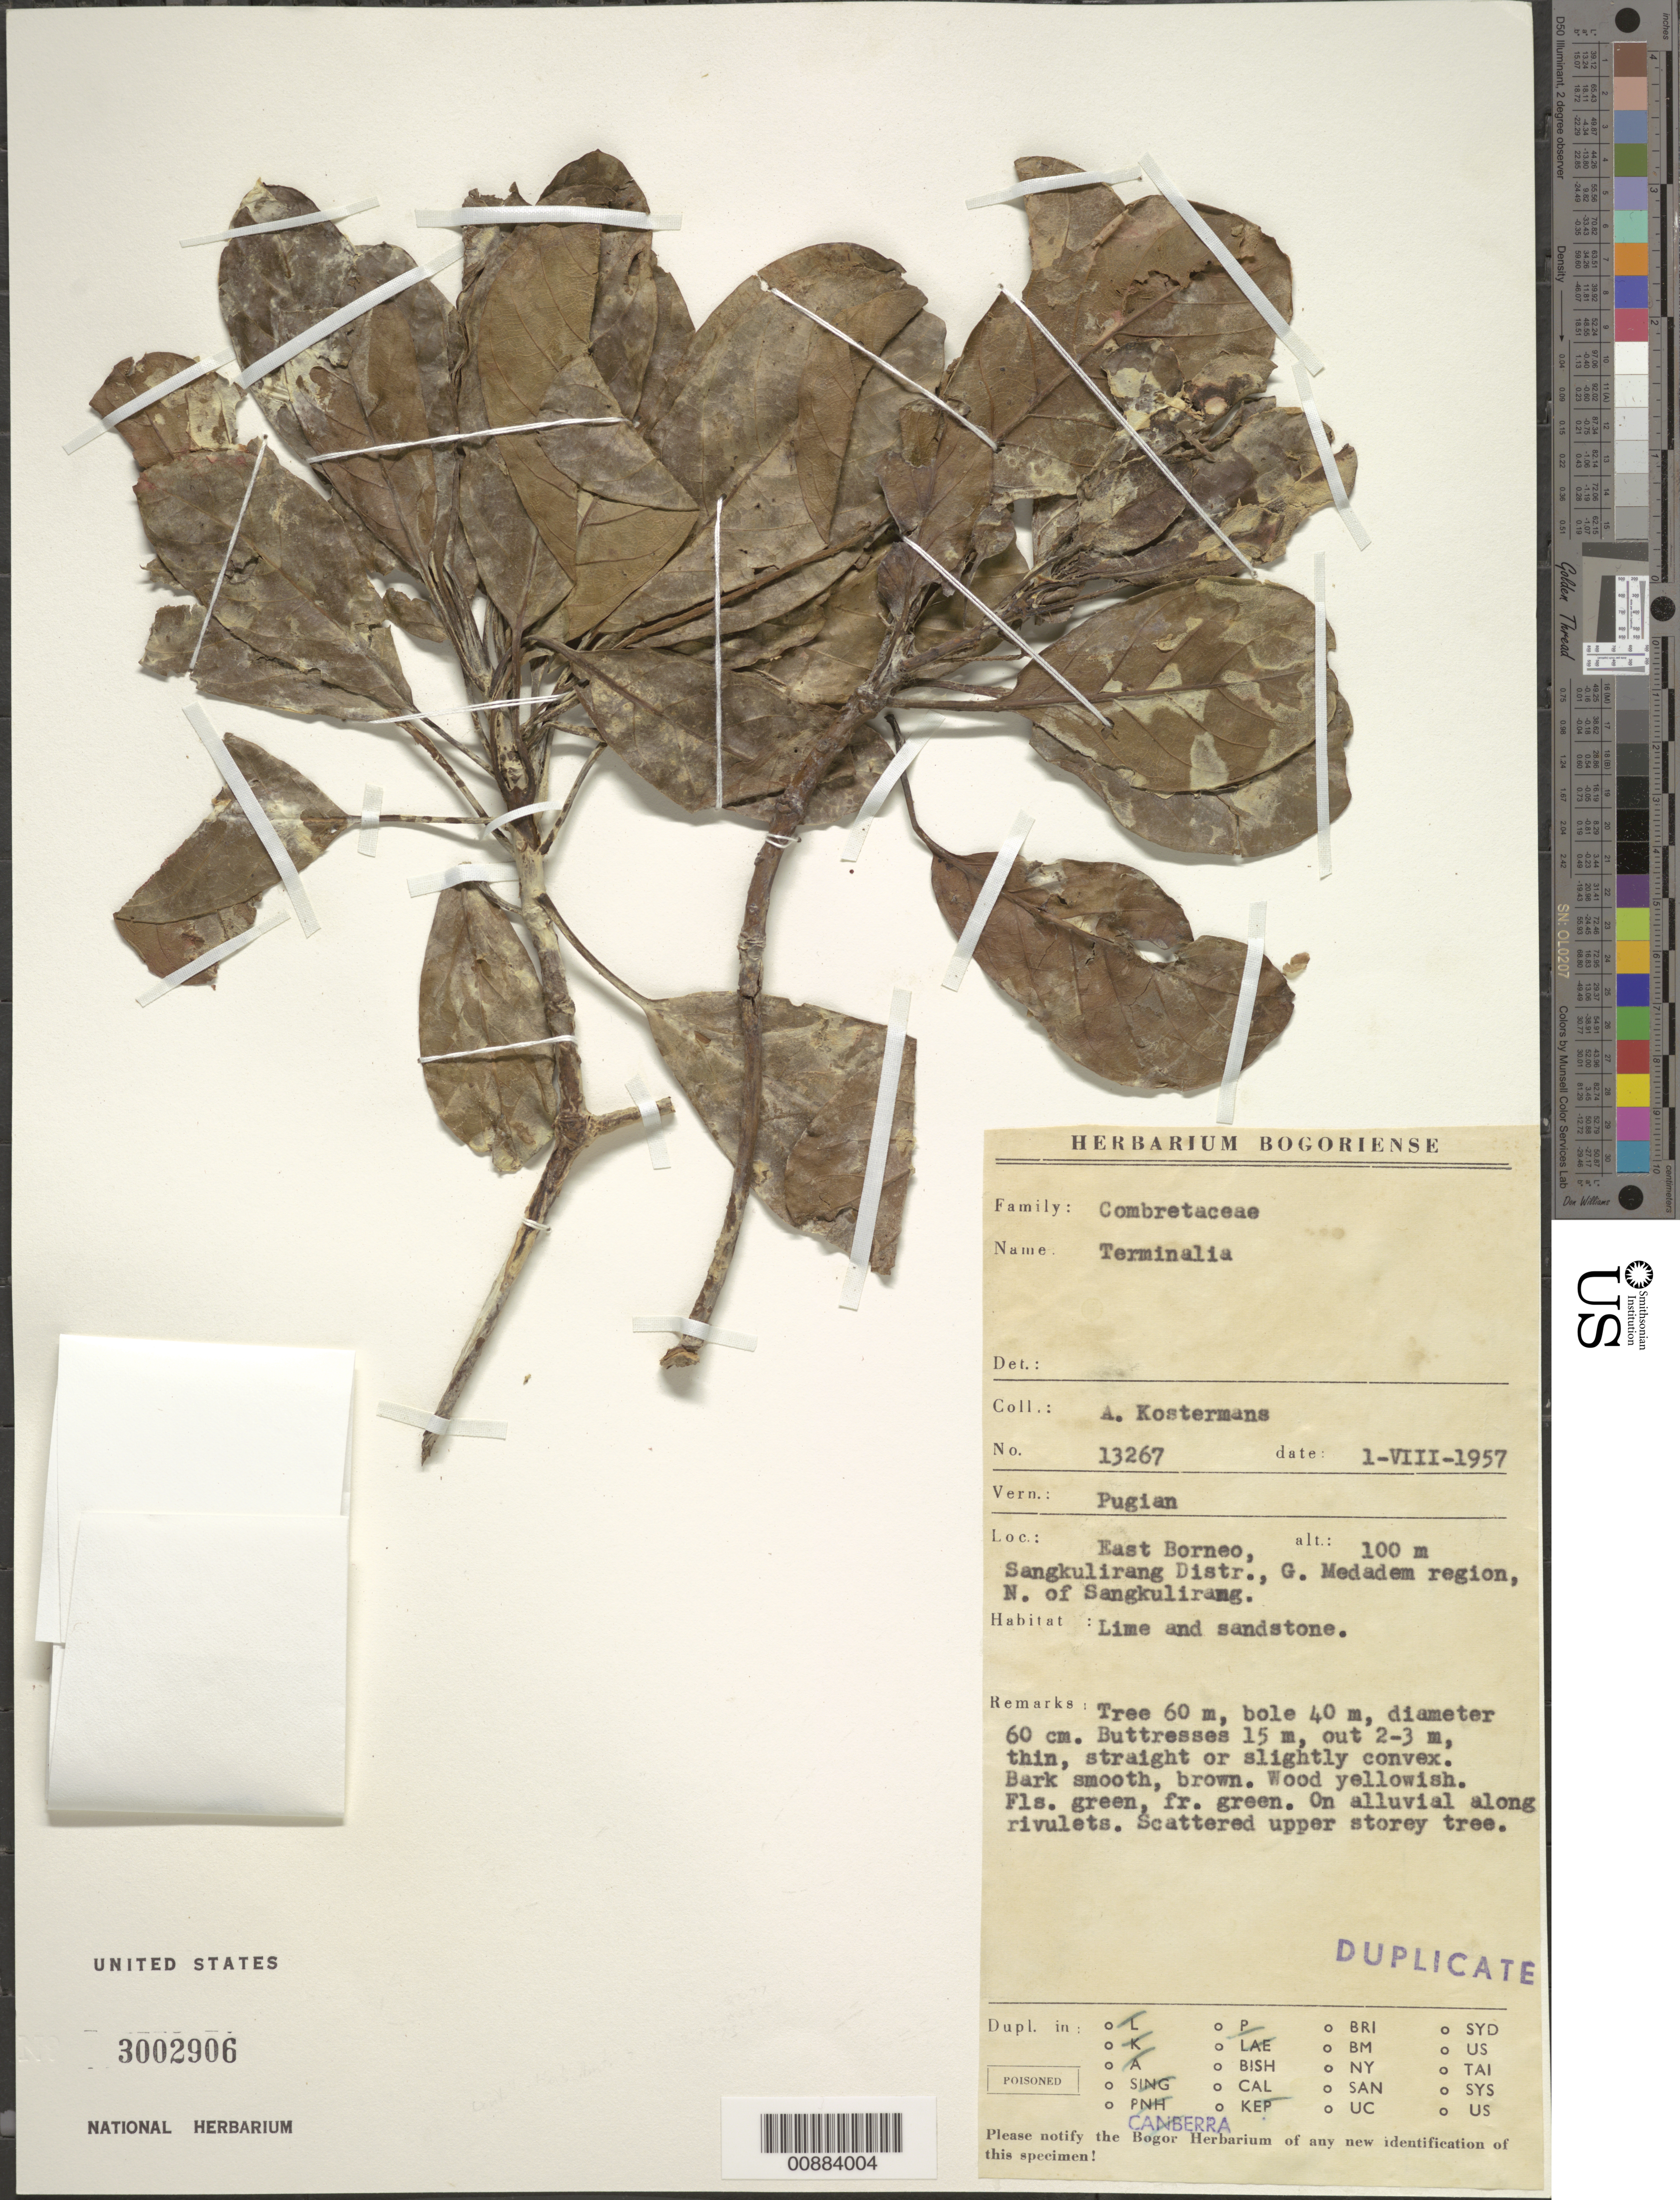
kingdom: Plantae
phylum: Tracheophyta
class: Magnoliopsida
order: Myrtales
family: Combretaceae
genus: Terminalia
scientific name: Terminalia sp.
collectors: A. J. G. Kostermans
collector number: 13267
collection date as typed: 01 Aug 1957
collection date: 1957-08-01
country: Malaysia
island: Borneo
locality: Sangkulirang Distr., G. Medadem region, N of Sangkulirang [East Borneo]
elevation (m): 100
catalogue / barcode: US 3002906